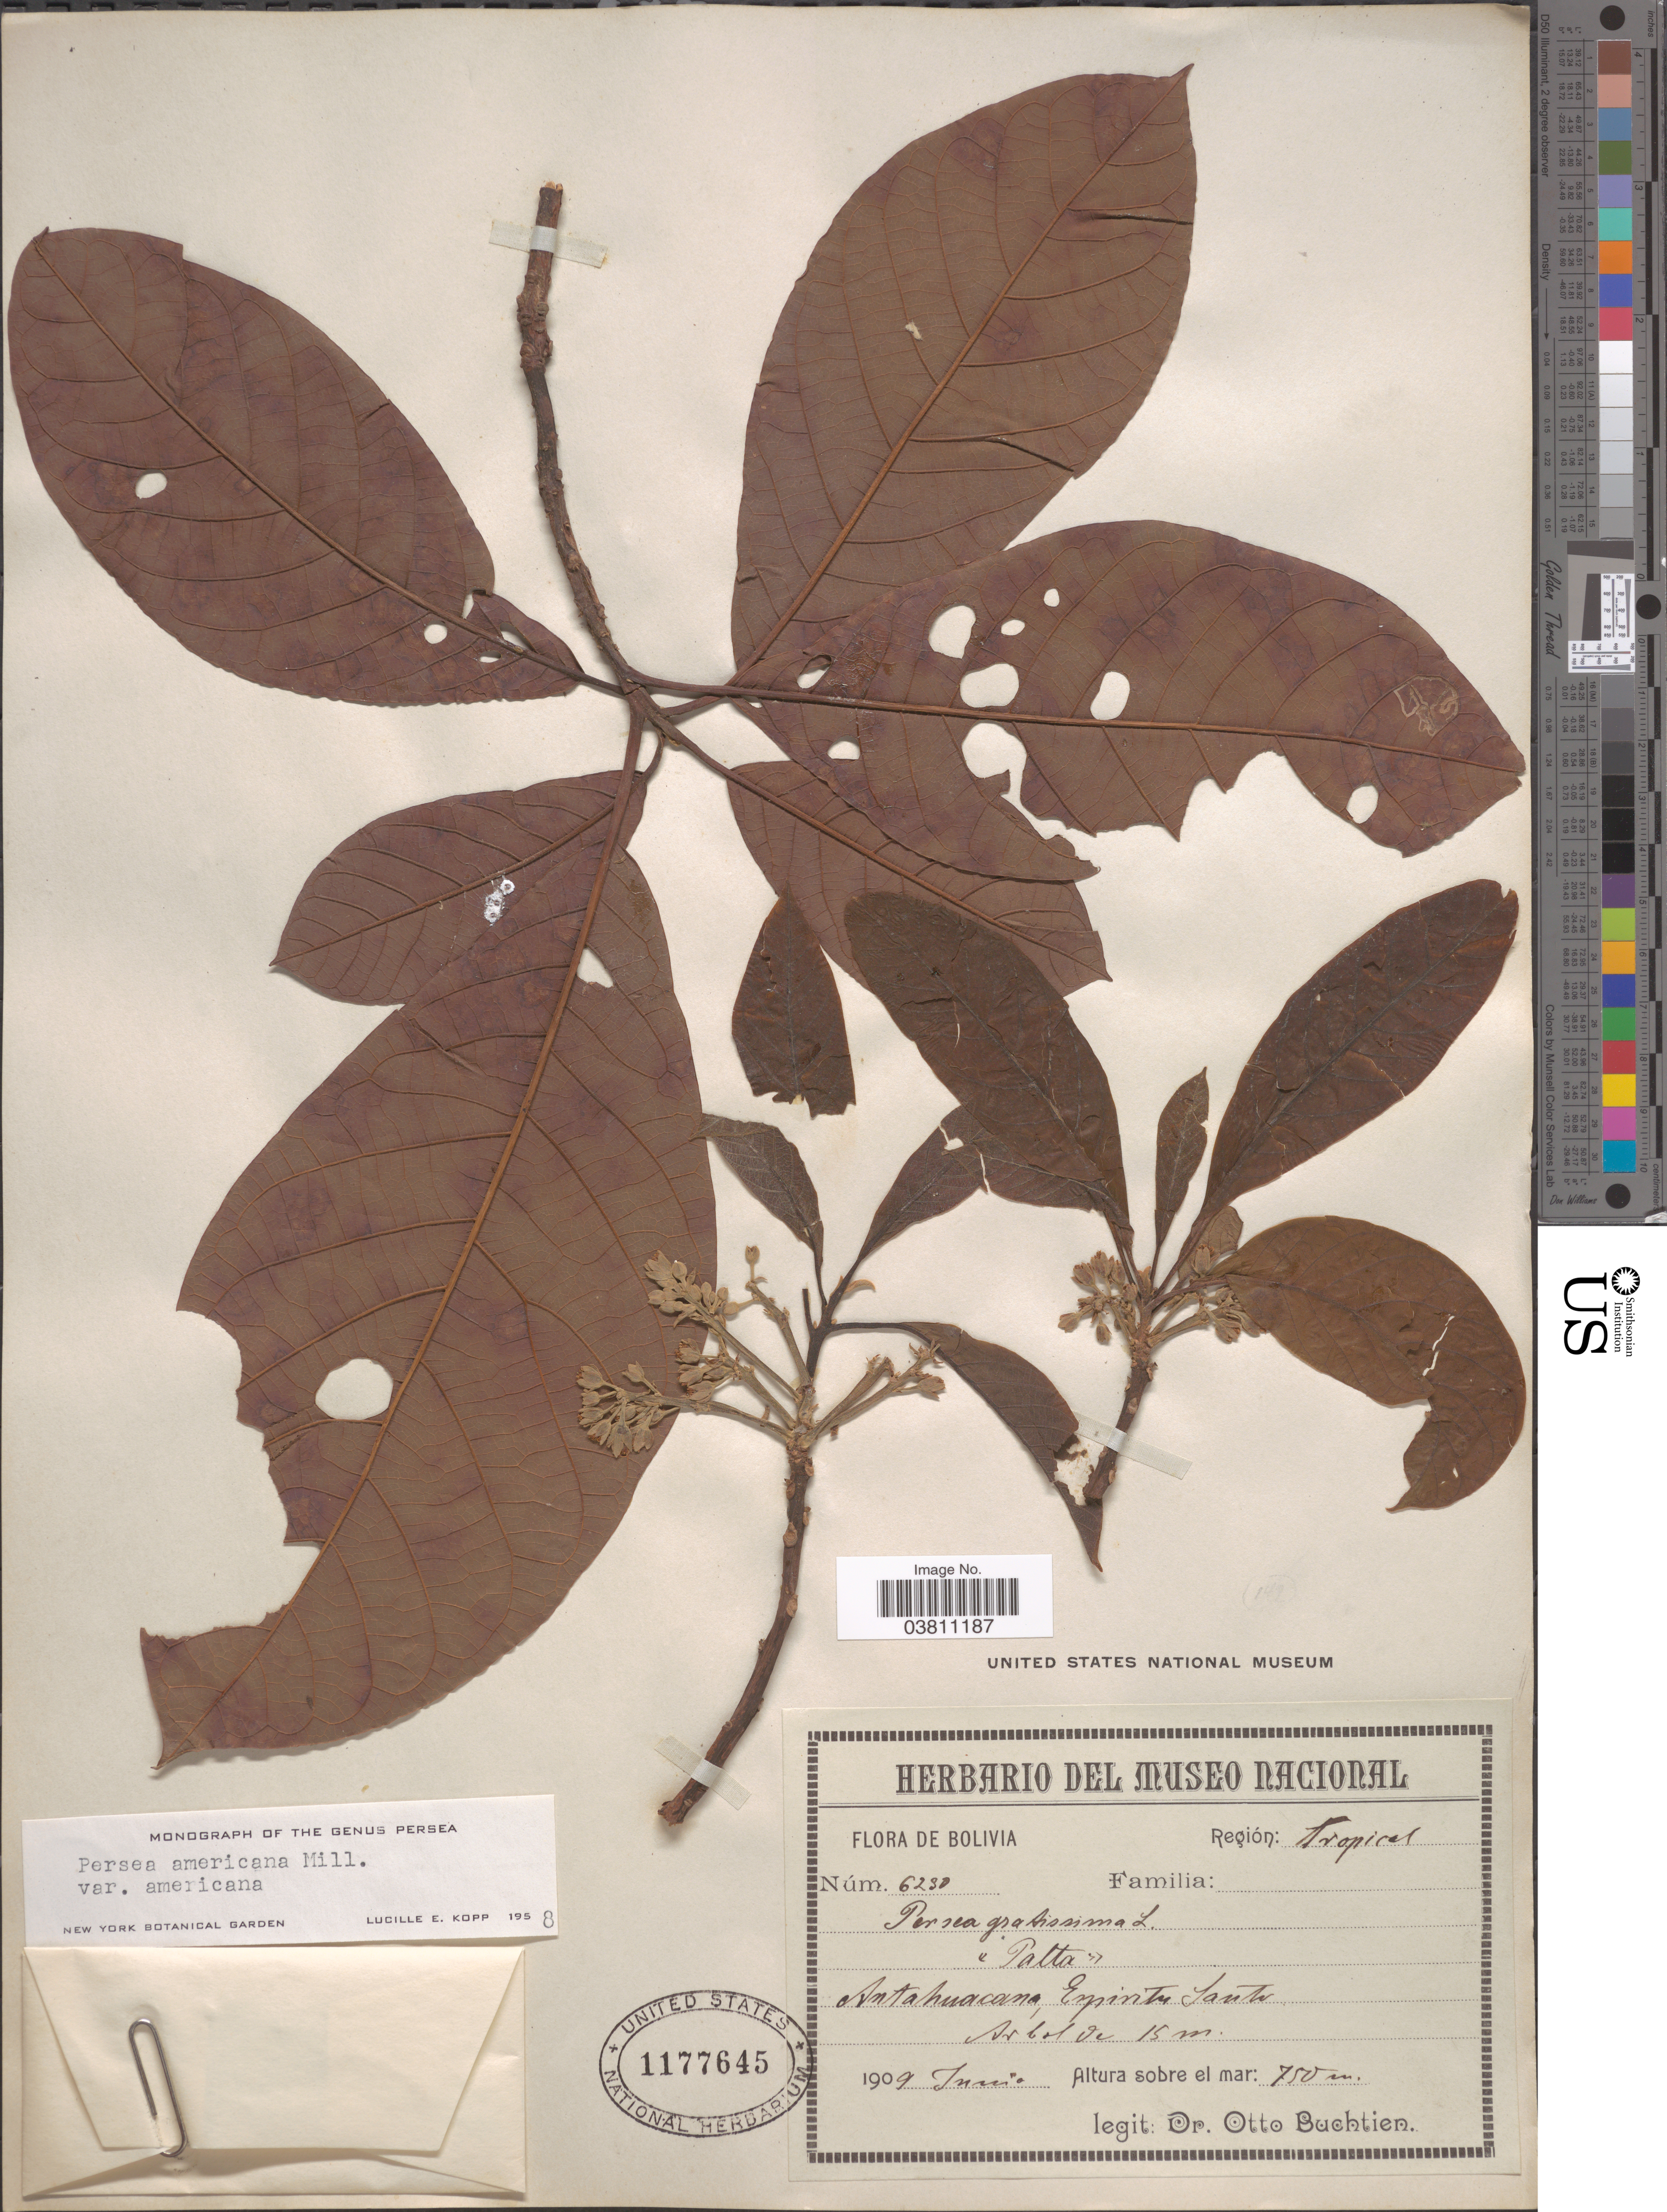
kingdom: Plantae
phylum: Tracheophyta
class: Magnoliopsida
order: Laurales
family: Lauraceae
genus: Persea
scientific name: Persea americana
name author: Mill.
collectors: O. Buchtien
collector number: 6230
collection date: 1909-06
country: Bolivia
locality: Región: tropical. Antahuacana, Espiritu Santo.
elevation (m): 750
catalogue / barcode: US 1177645